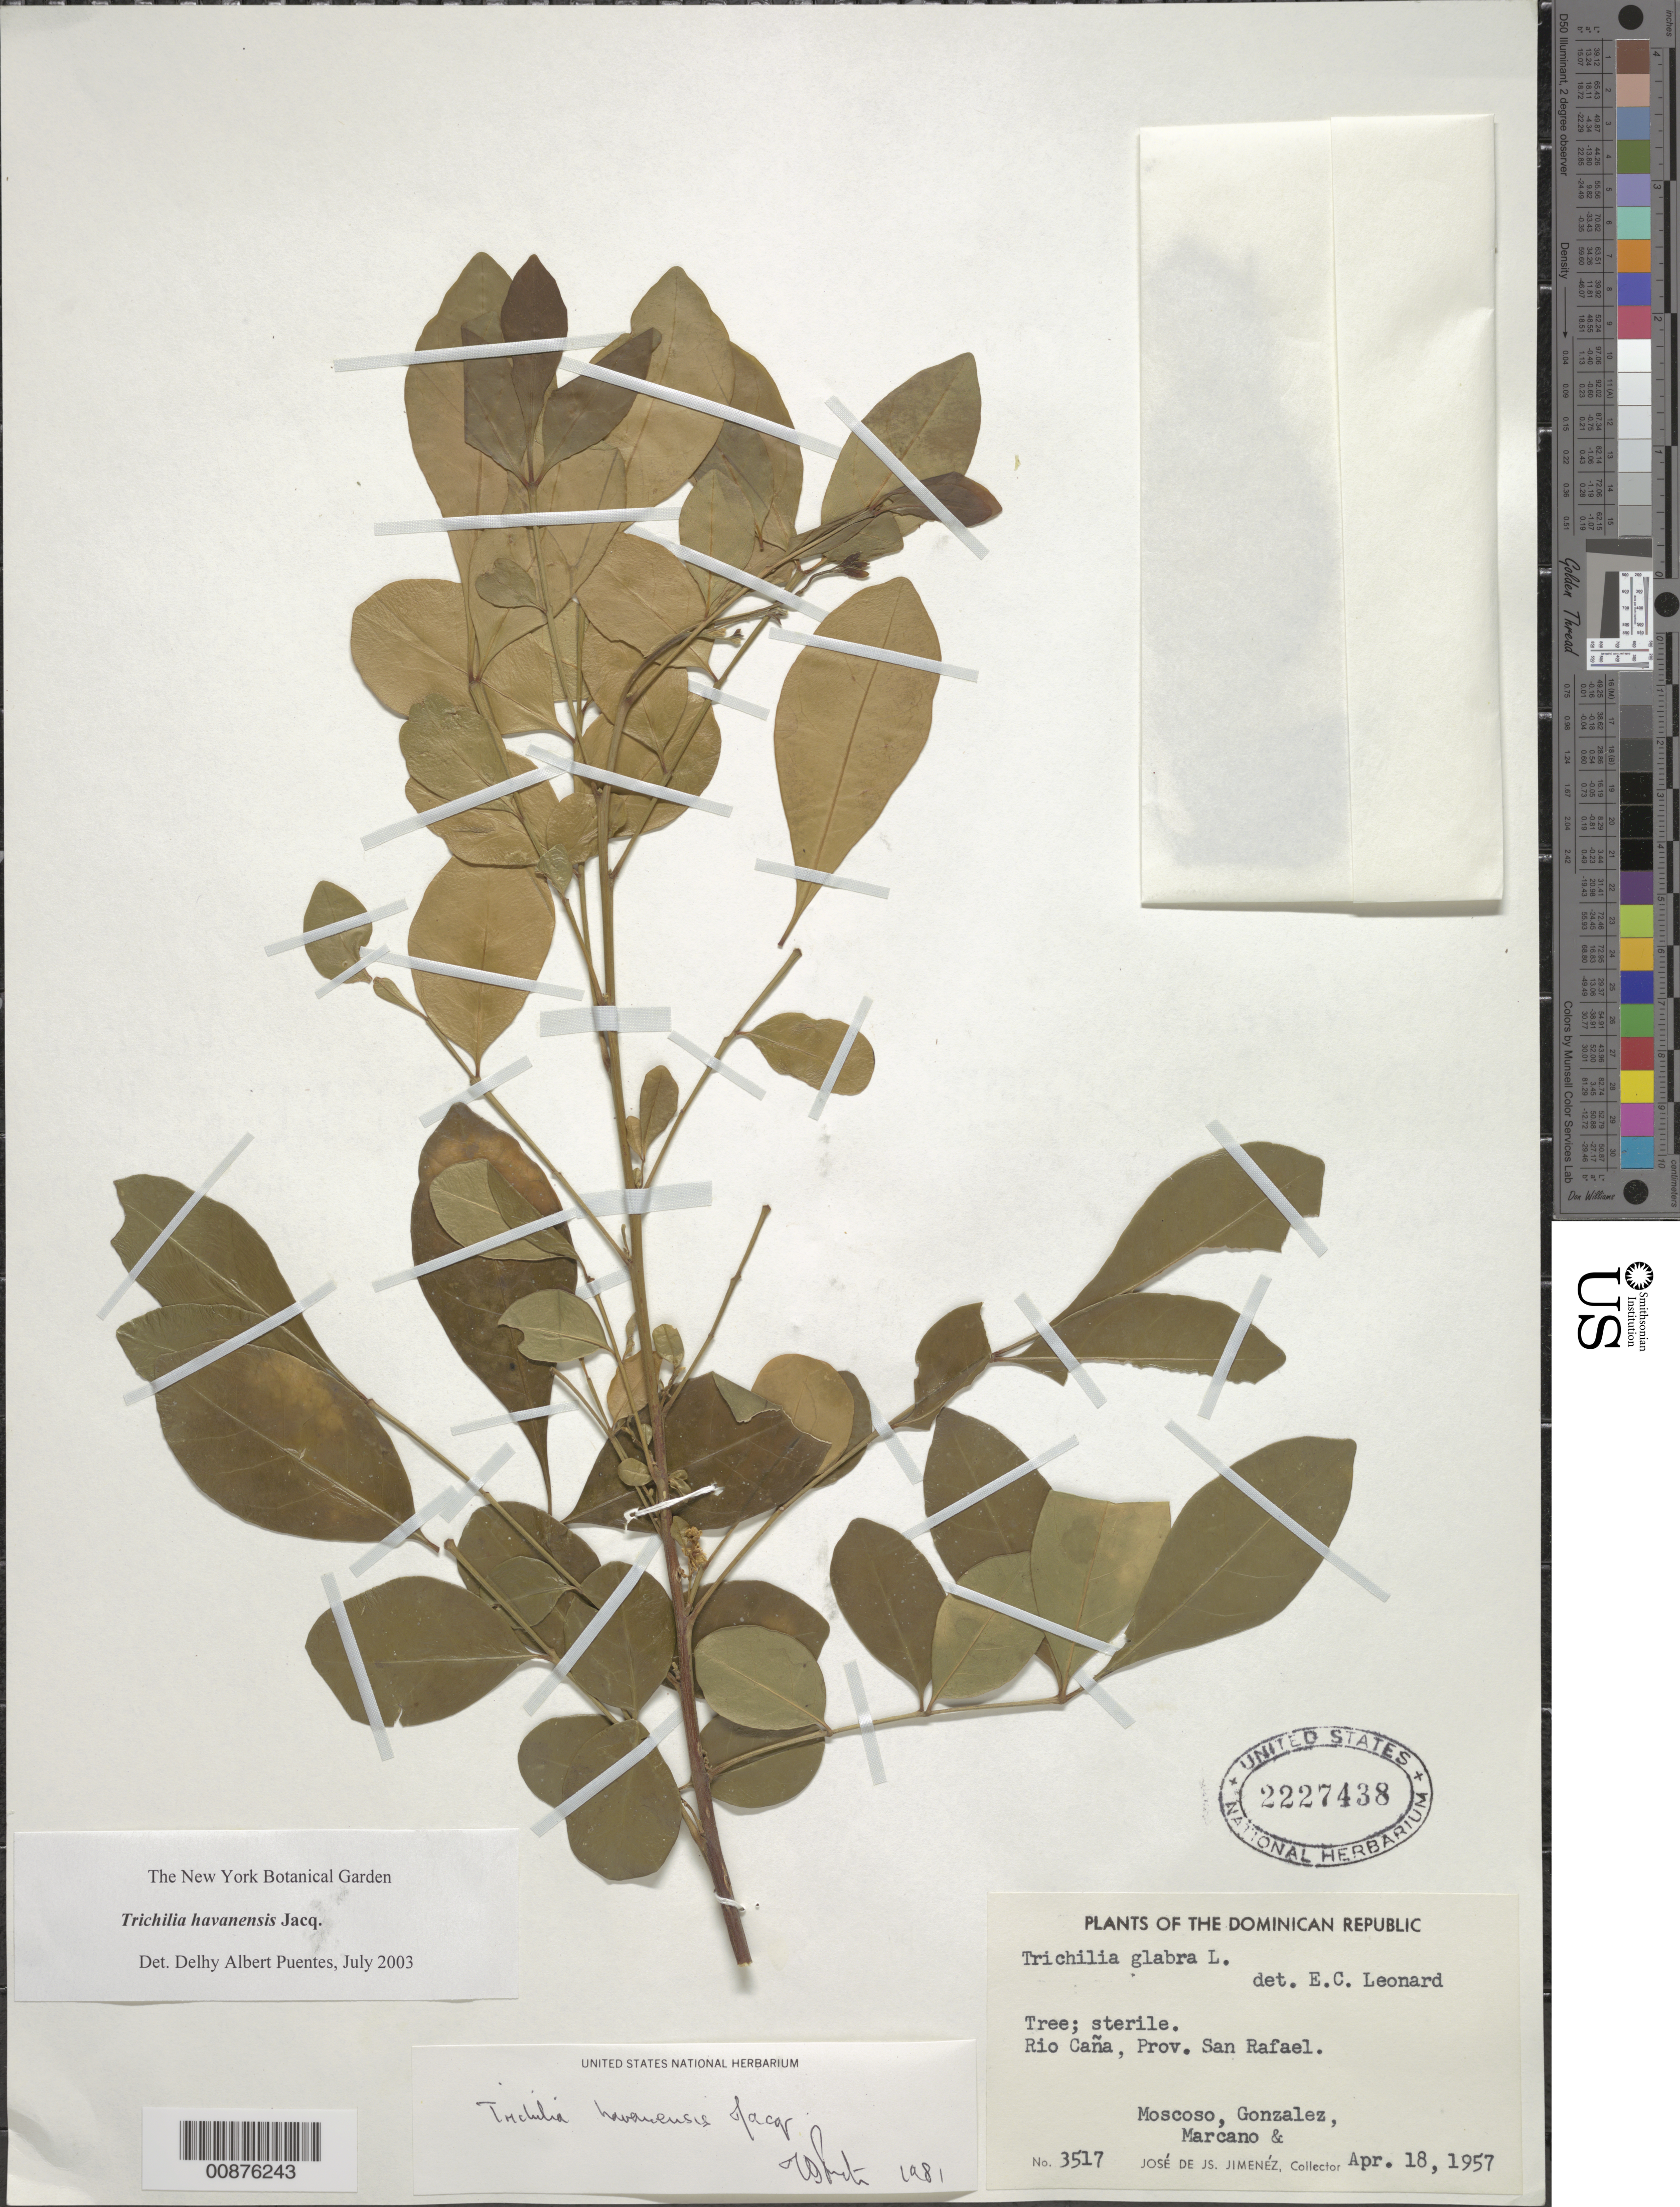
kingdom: Plantae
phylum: Tracheophyta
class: Magnoliopsida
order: Sapindales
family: Meliaceae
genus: Trichilia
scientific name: Trichilia havanensis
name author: Jacq.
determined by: Puentes, D. A.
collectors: J. J. Jiménez Almonte, R. Moscoso, C. Gonzalez & E. J. Marcano F.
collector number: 3517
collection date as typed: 18 Apr 1957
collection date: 1957-04-18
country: Dominican Republic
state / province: Elias Pina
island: Hispaniola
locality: Rio Caña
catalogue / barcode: US 2227438